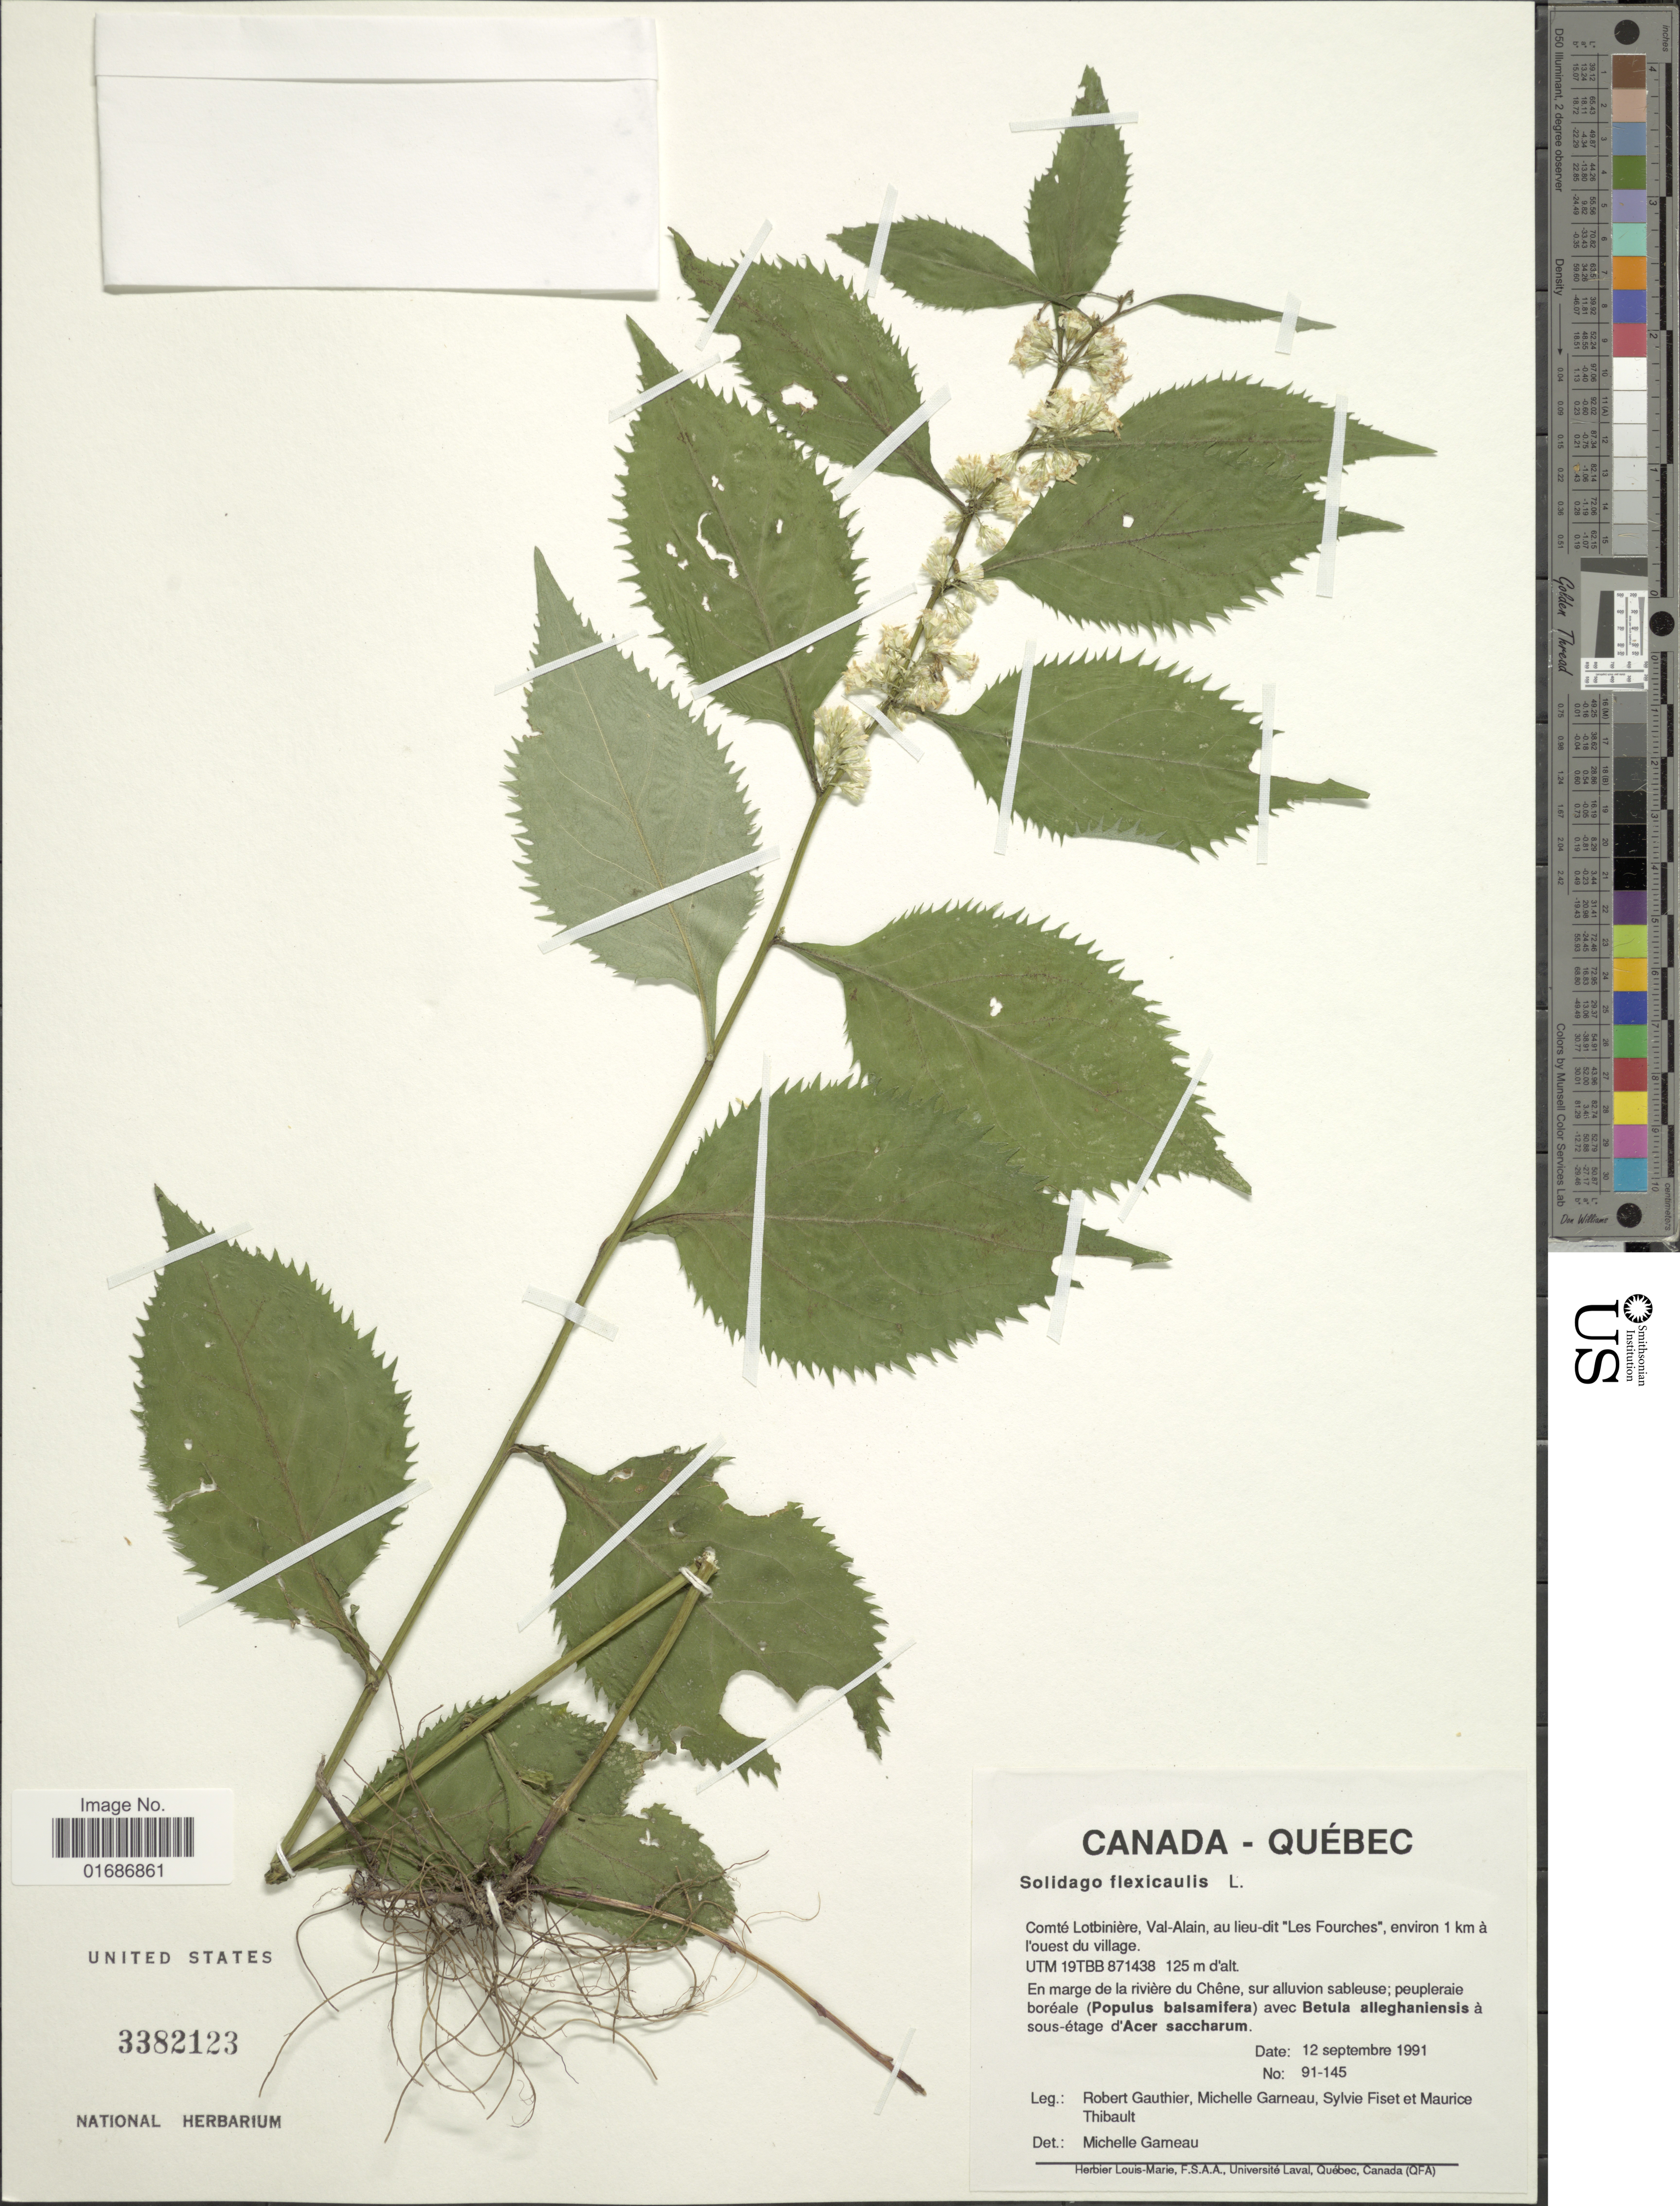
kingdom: Plantae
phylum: Tracheophyta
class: Magnoliopsida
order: Asterales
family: Asteraceae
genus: Solidago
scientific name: Solidago flexicaulis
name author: L.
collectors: R. Gauthier, M. Garneau, S. Fiset & M. Thibault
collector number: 91-145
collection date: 1991-09-12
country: Canada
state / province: Quebec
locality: Comte Lotbiniere, Val-Alain, au lieu-dit "Les Fourches" environ 1 km a l'ouest du village, UTM 19TBB 871438, En marge de la riviere du Chene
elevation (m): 125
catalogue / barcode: US 3382123